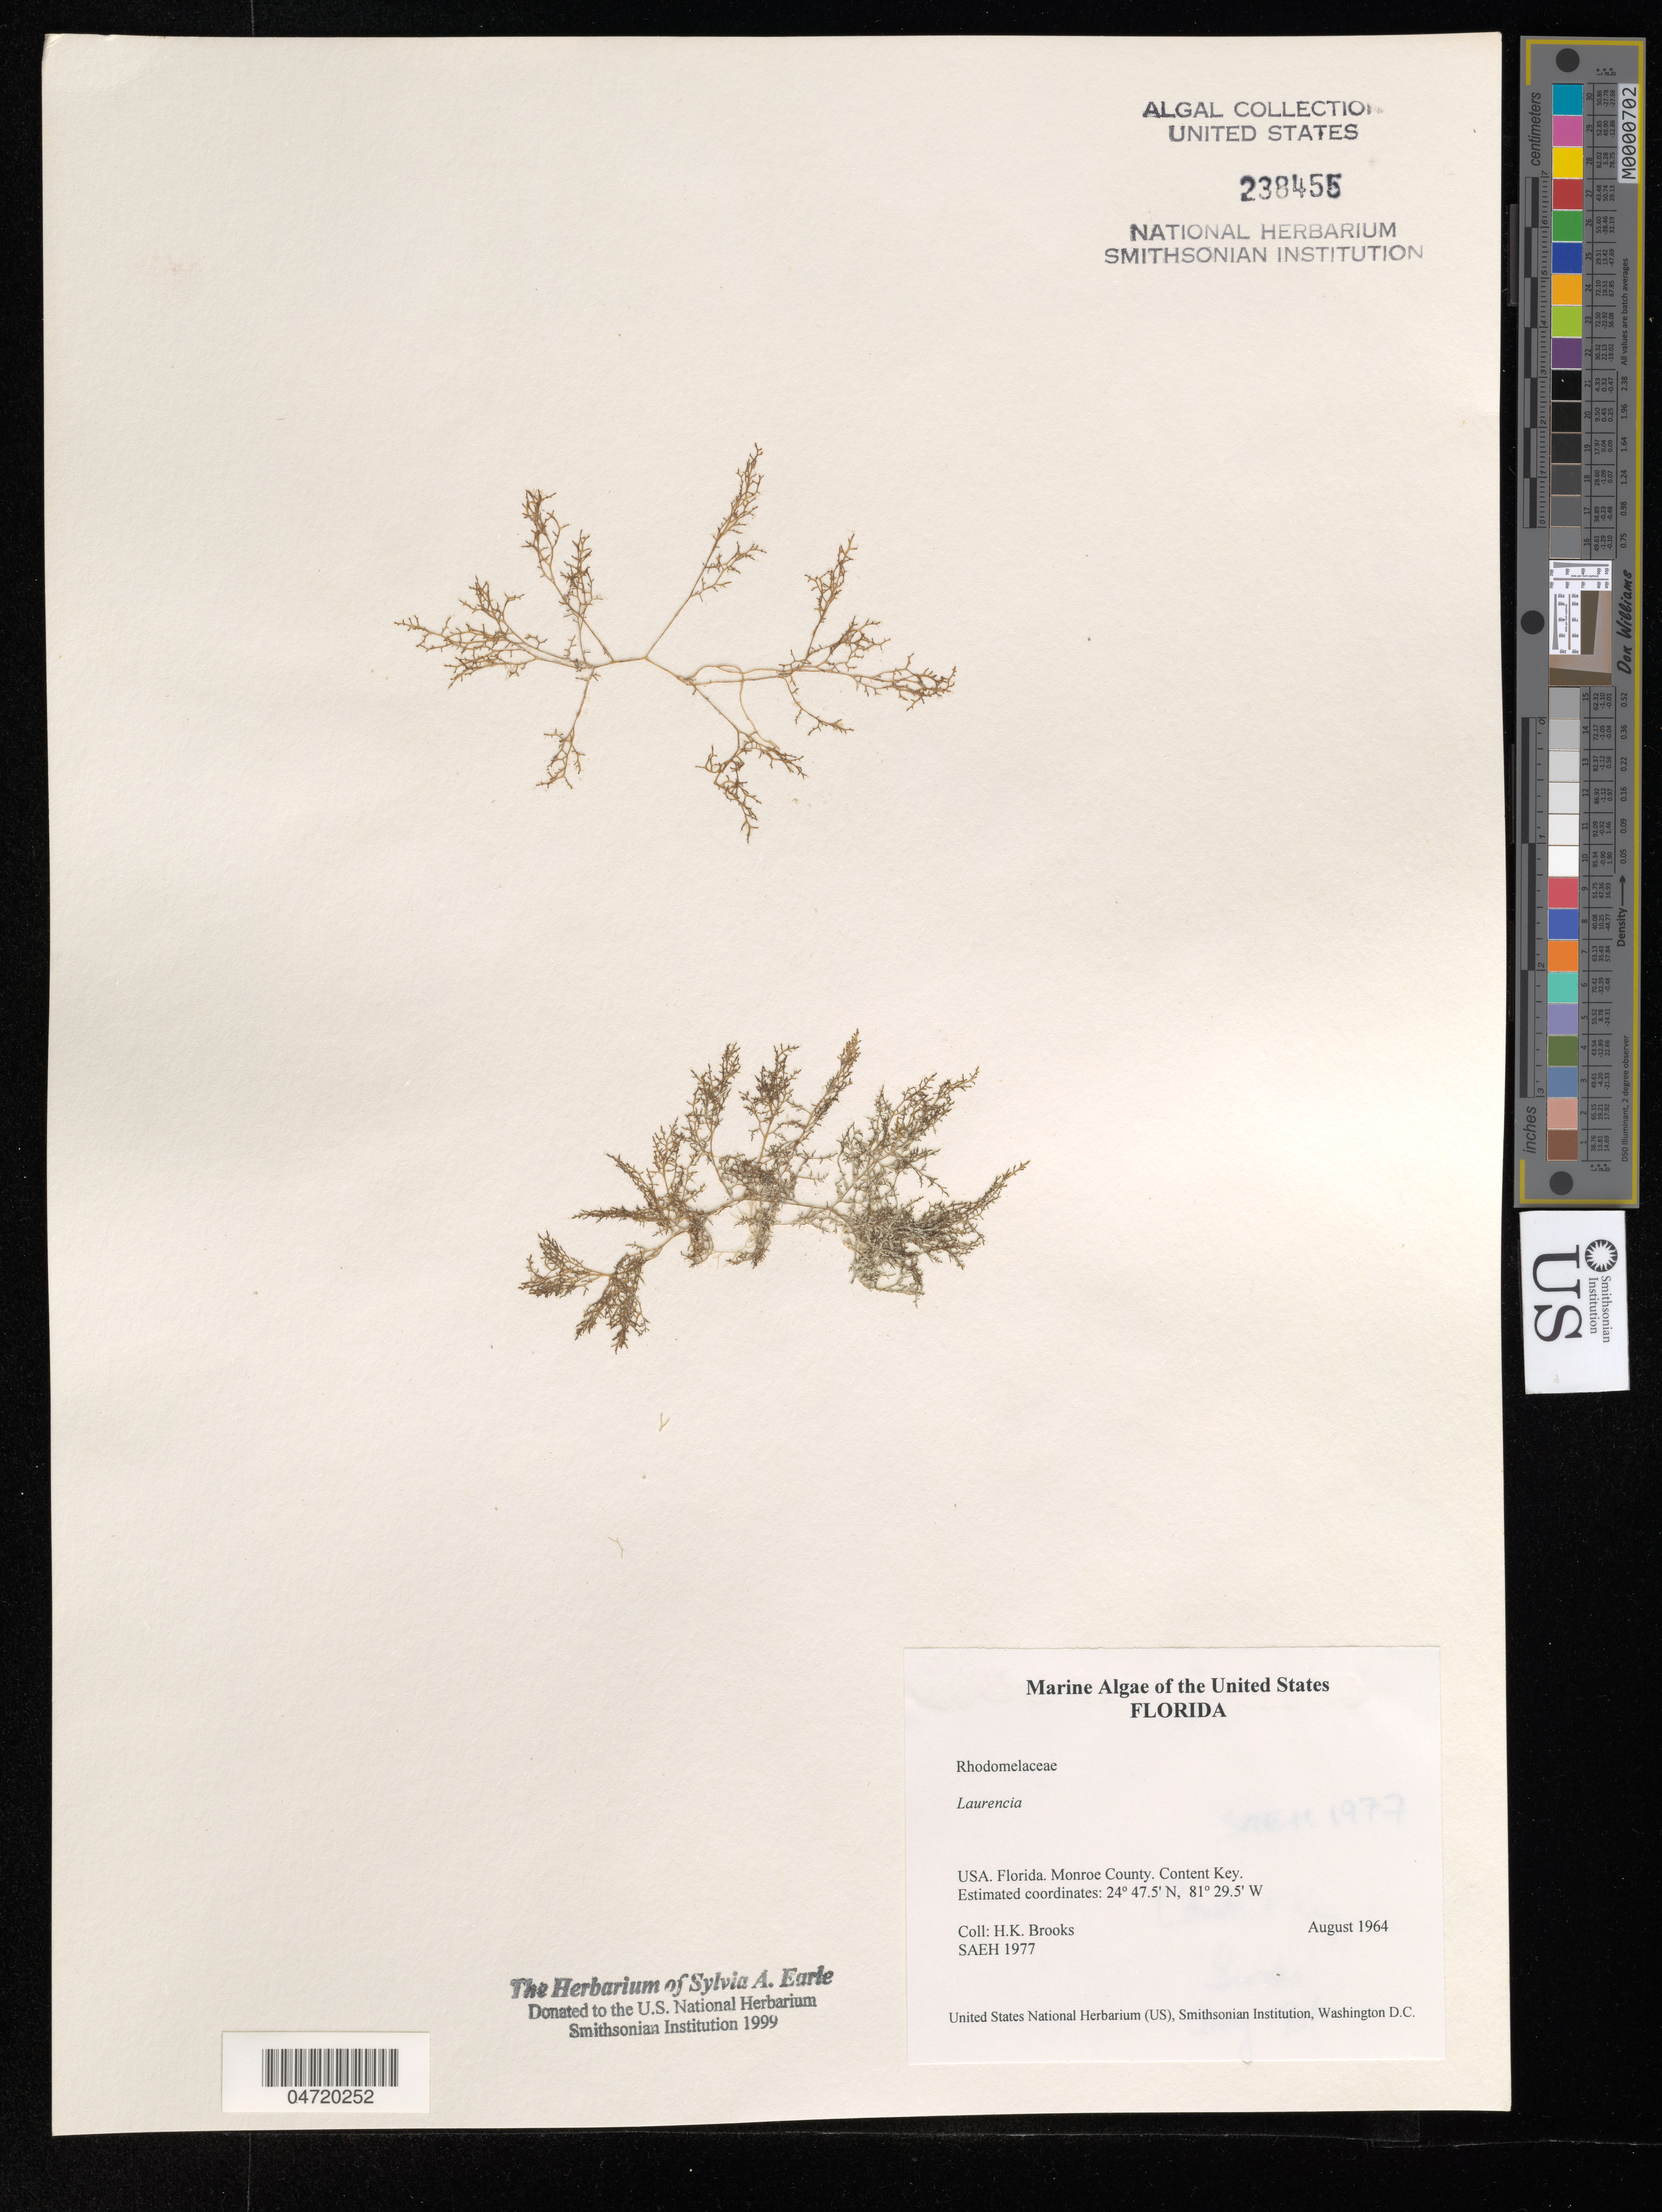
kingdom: Plantae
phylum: Rhodophyta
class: Florideophyceae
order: Ceramiales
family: Rhodomelaceae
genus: Laurencia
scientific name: Laurencia sp.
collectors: H. Brooks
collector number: SAEH 1977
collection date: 1964-08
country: United States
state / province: Florida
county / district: Monroe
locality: Monroe County. Content Key.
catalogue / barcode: US 238455